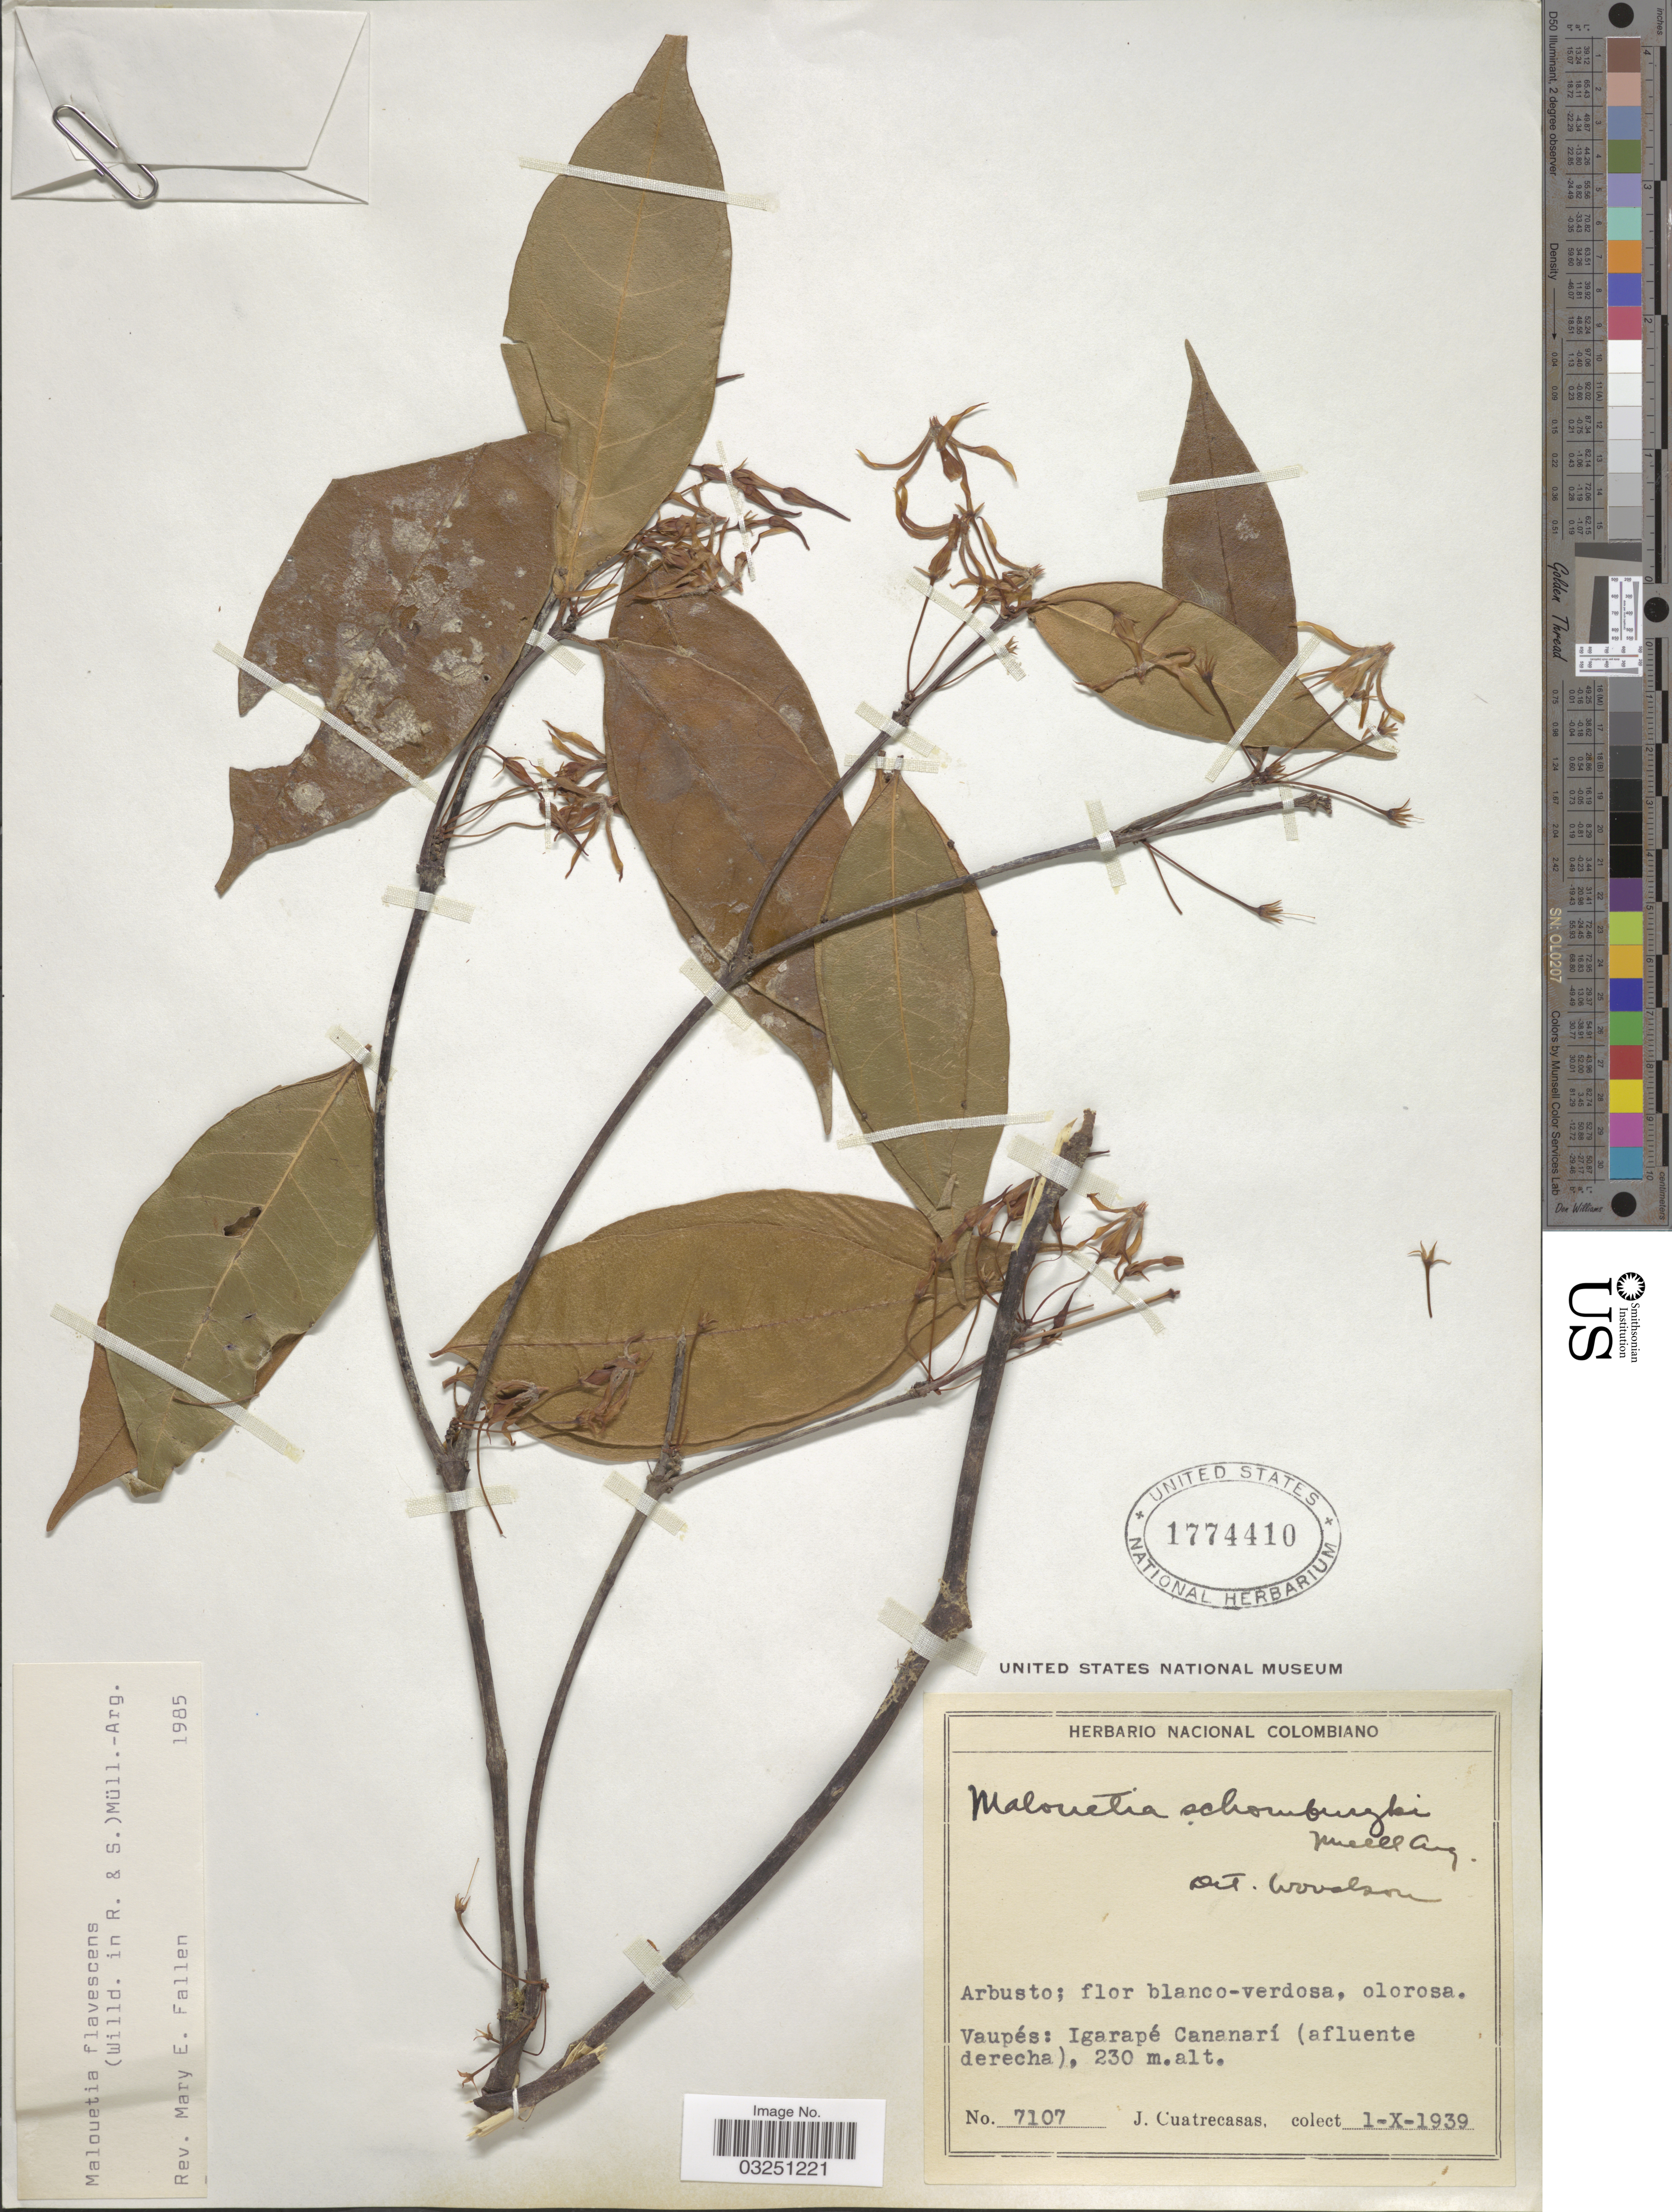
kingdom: Plantae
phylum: Tracheophyta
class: Magnoliopsida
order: Gentianales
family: Apocynaceae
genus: Malouetia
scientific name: Malouetia flavescens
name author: (Willd. ex Roemer & Schult.) Müll. Arg.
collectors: J. Cuatrecasas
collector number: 7107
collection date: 1939-10-01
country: Colombia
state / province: Vaupés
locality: Igarapé Cananarí (afluente derecha).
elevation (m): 230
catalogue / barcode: US 1774410